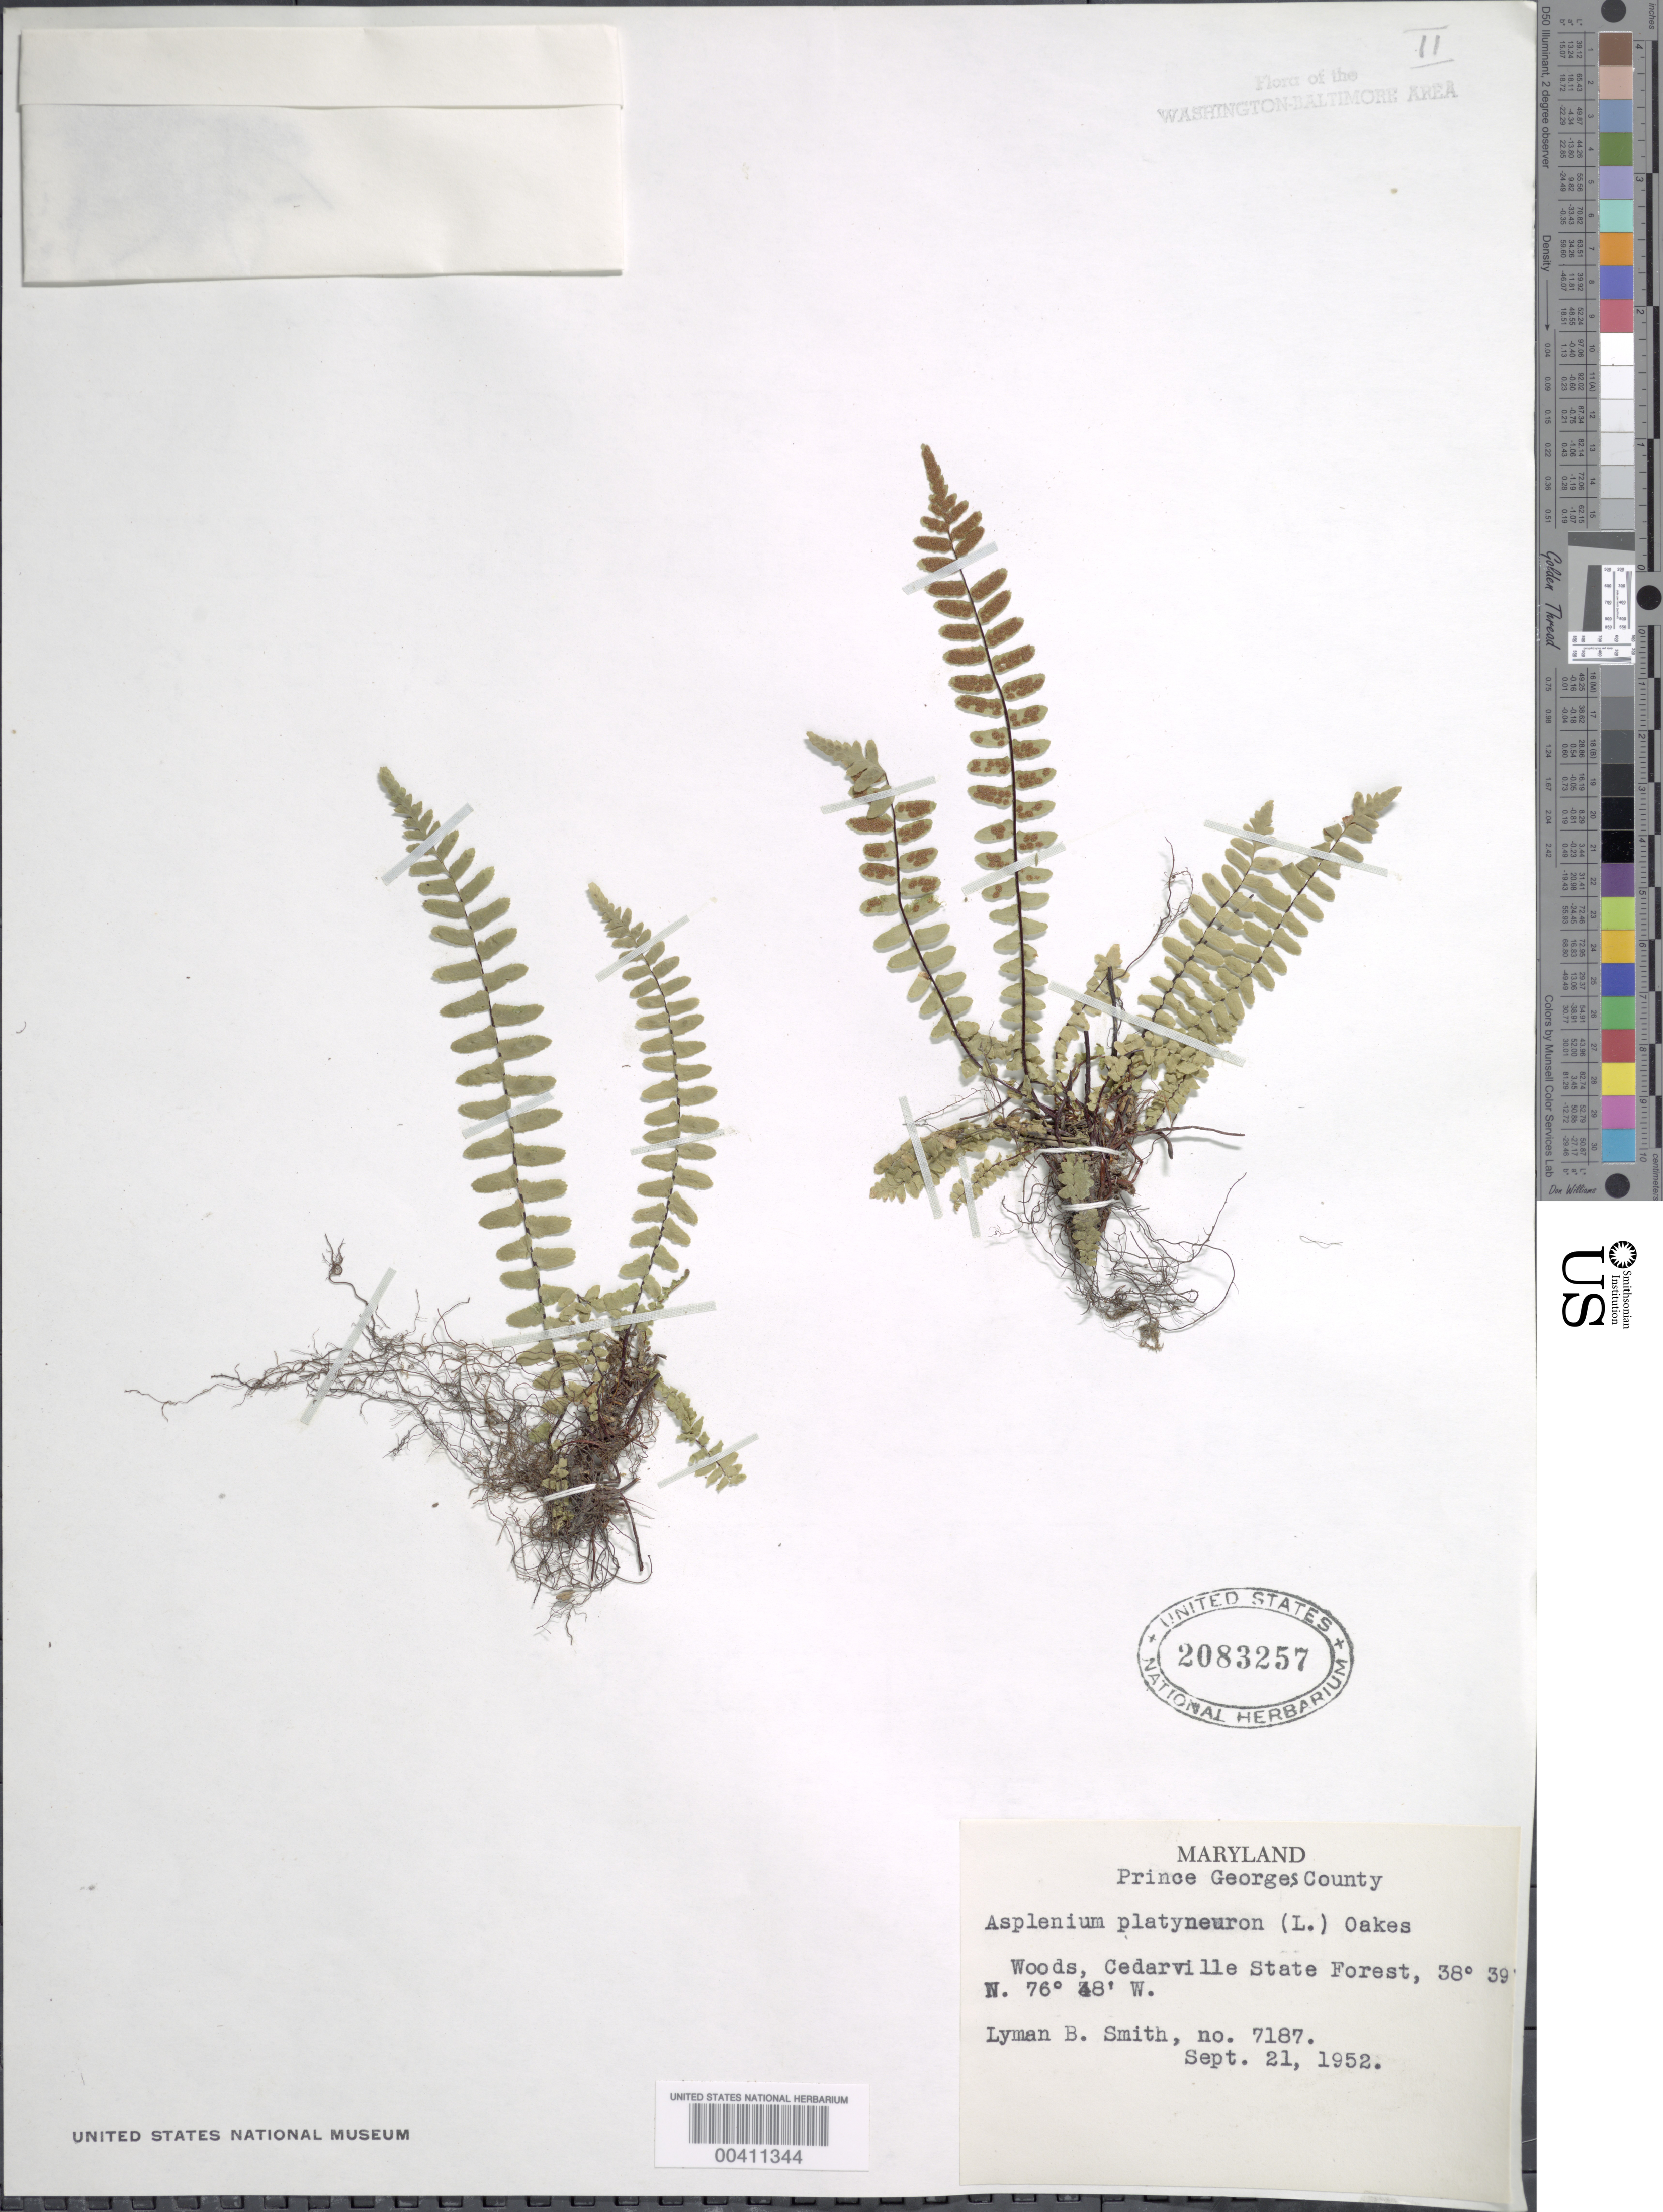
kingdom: Plantae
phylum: Tracheophyta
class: Polypodiopsida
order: Polypodiales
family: Aspleniaceae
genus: Asplenium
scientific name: Asplenium platyneuron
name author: (L.) Britton, Stearns & Poggenb.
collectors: L. Smith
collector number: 7187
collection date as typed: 21 Sep 1952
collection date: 1952-09-21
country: United States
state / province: Maryland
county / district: Prince George's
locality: Cedarville State Forest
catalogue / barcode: US 2083257